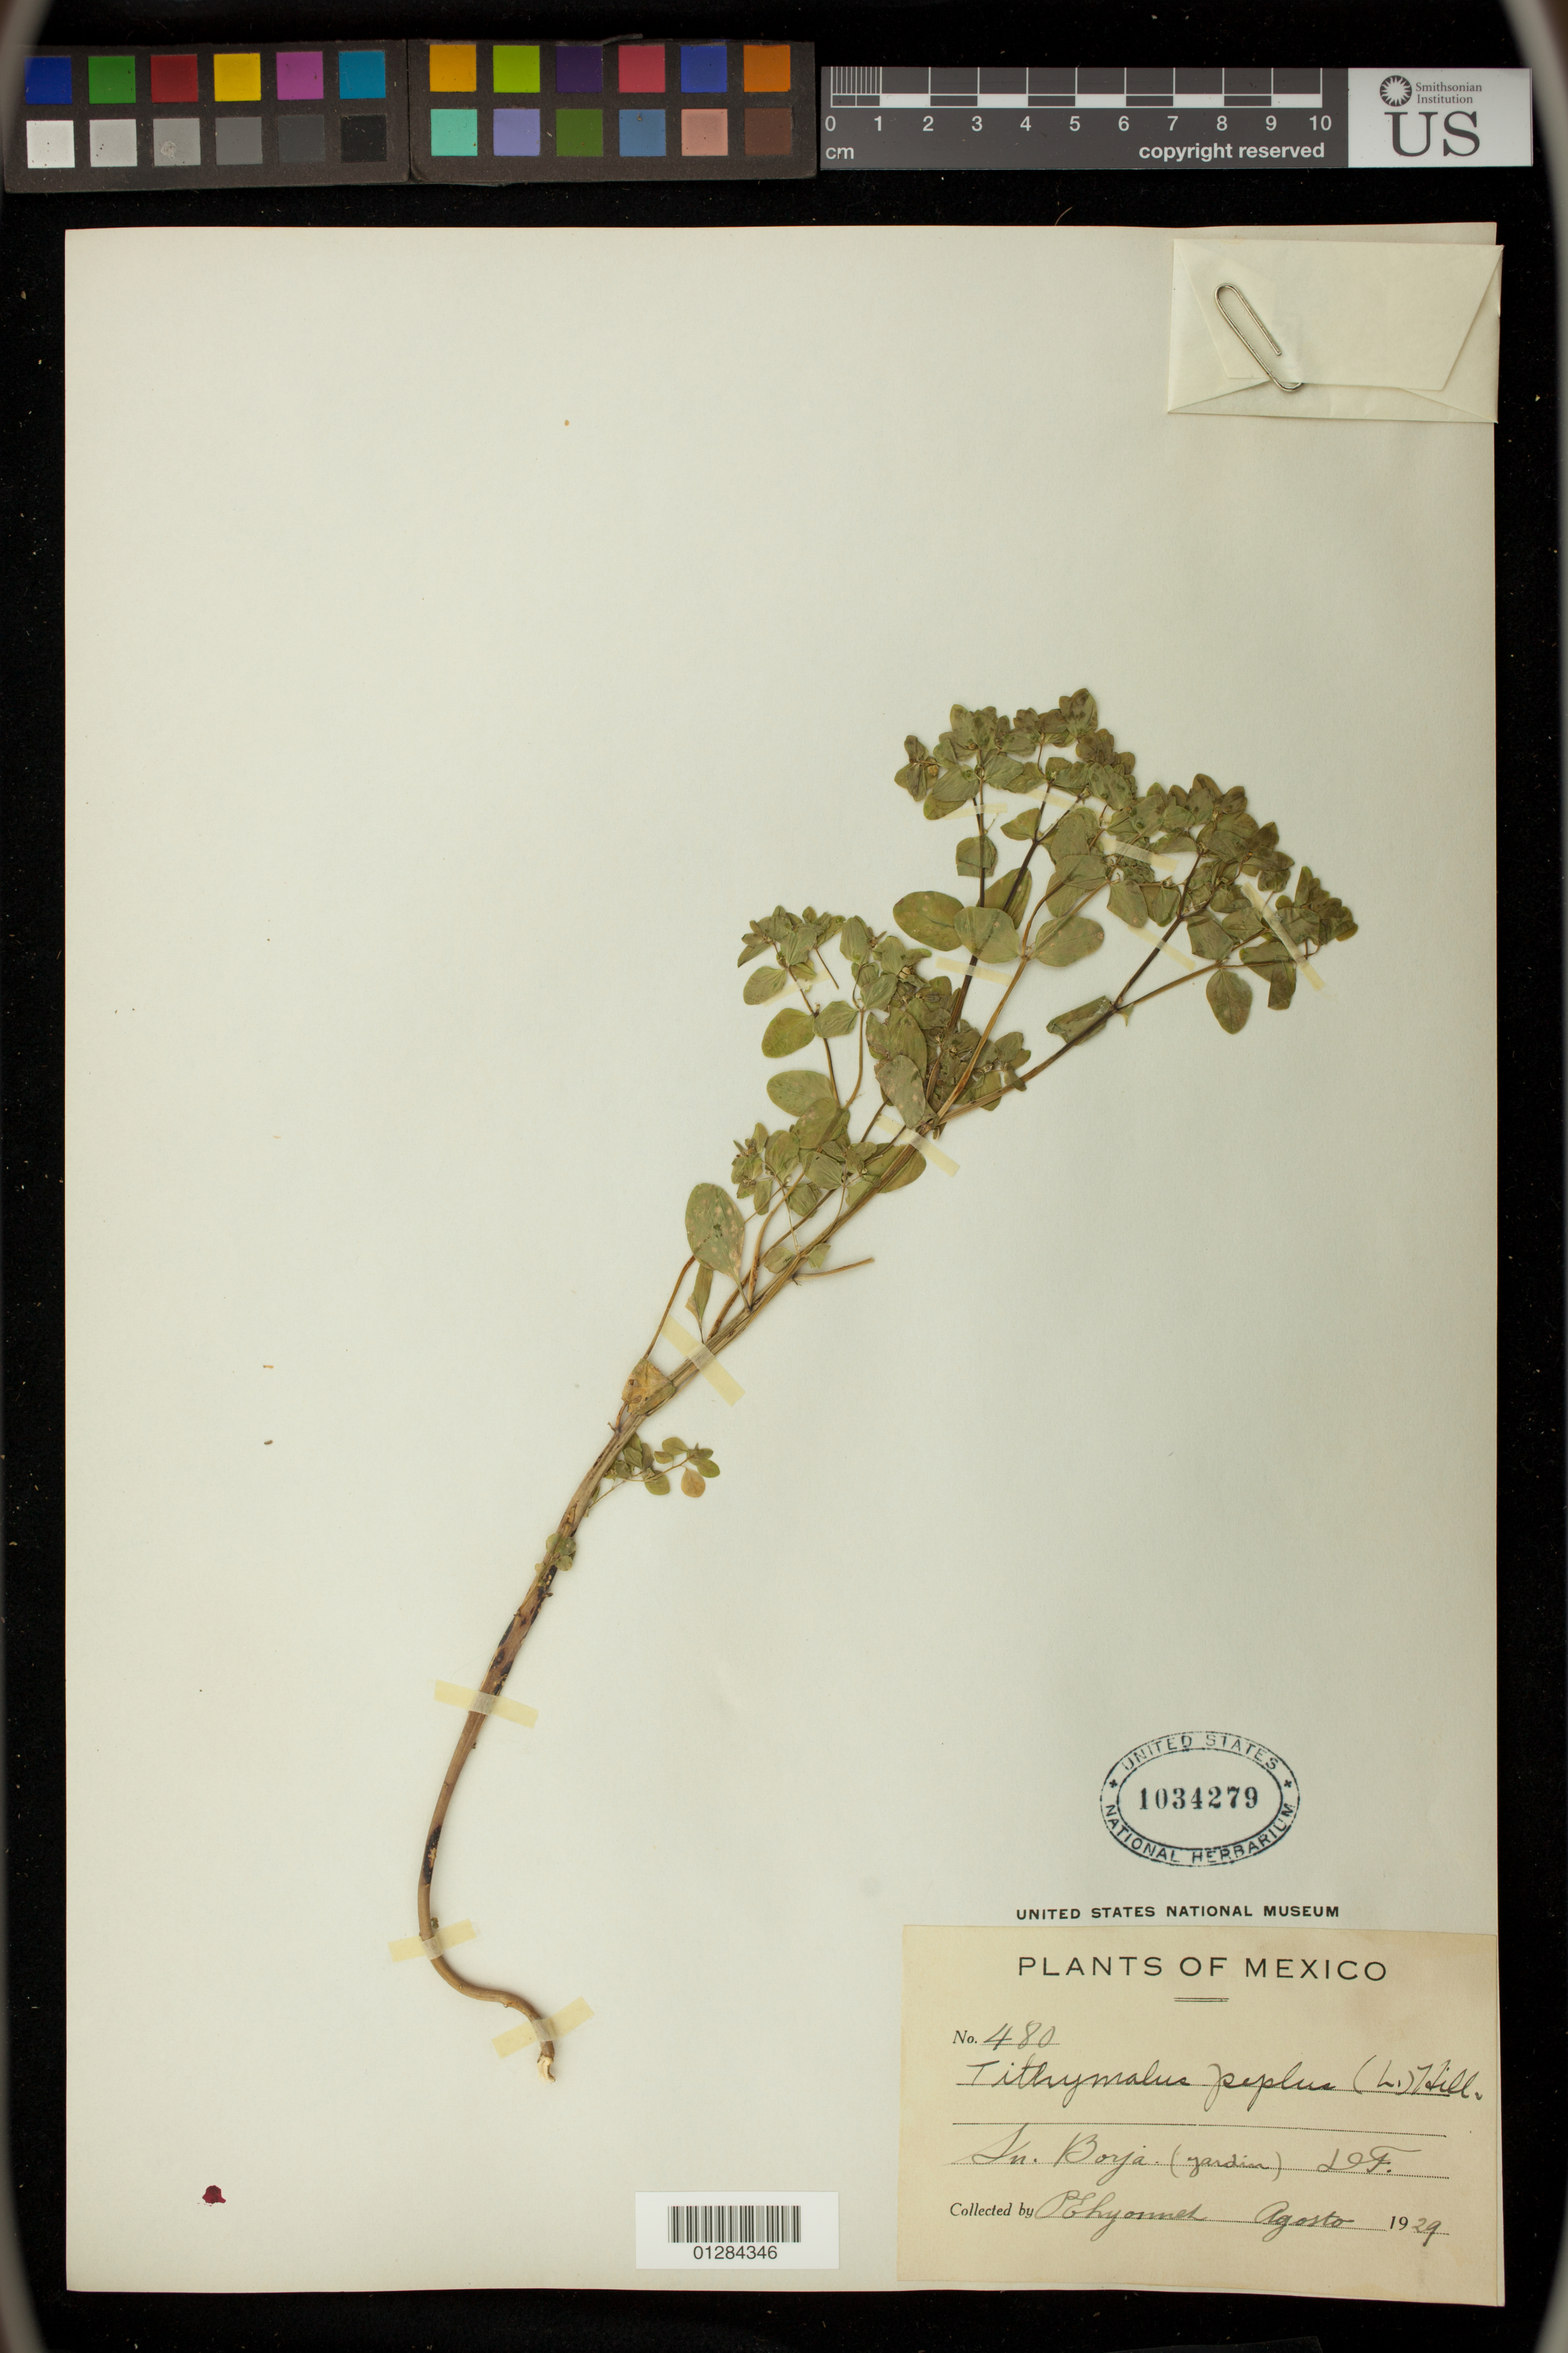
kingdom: Plantae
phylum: Tracheophyta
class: Magnoliopsida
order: Malpighiales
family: Euphorbiaceae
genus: Euphorbia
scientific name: Euphorbia peplus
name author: L.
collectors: C. Ehyonner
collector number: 480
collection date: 1929-08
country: Mexico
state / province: Baja California Sur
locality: San Borja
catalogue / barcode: US 1034279